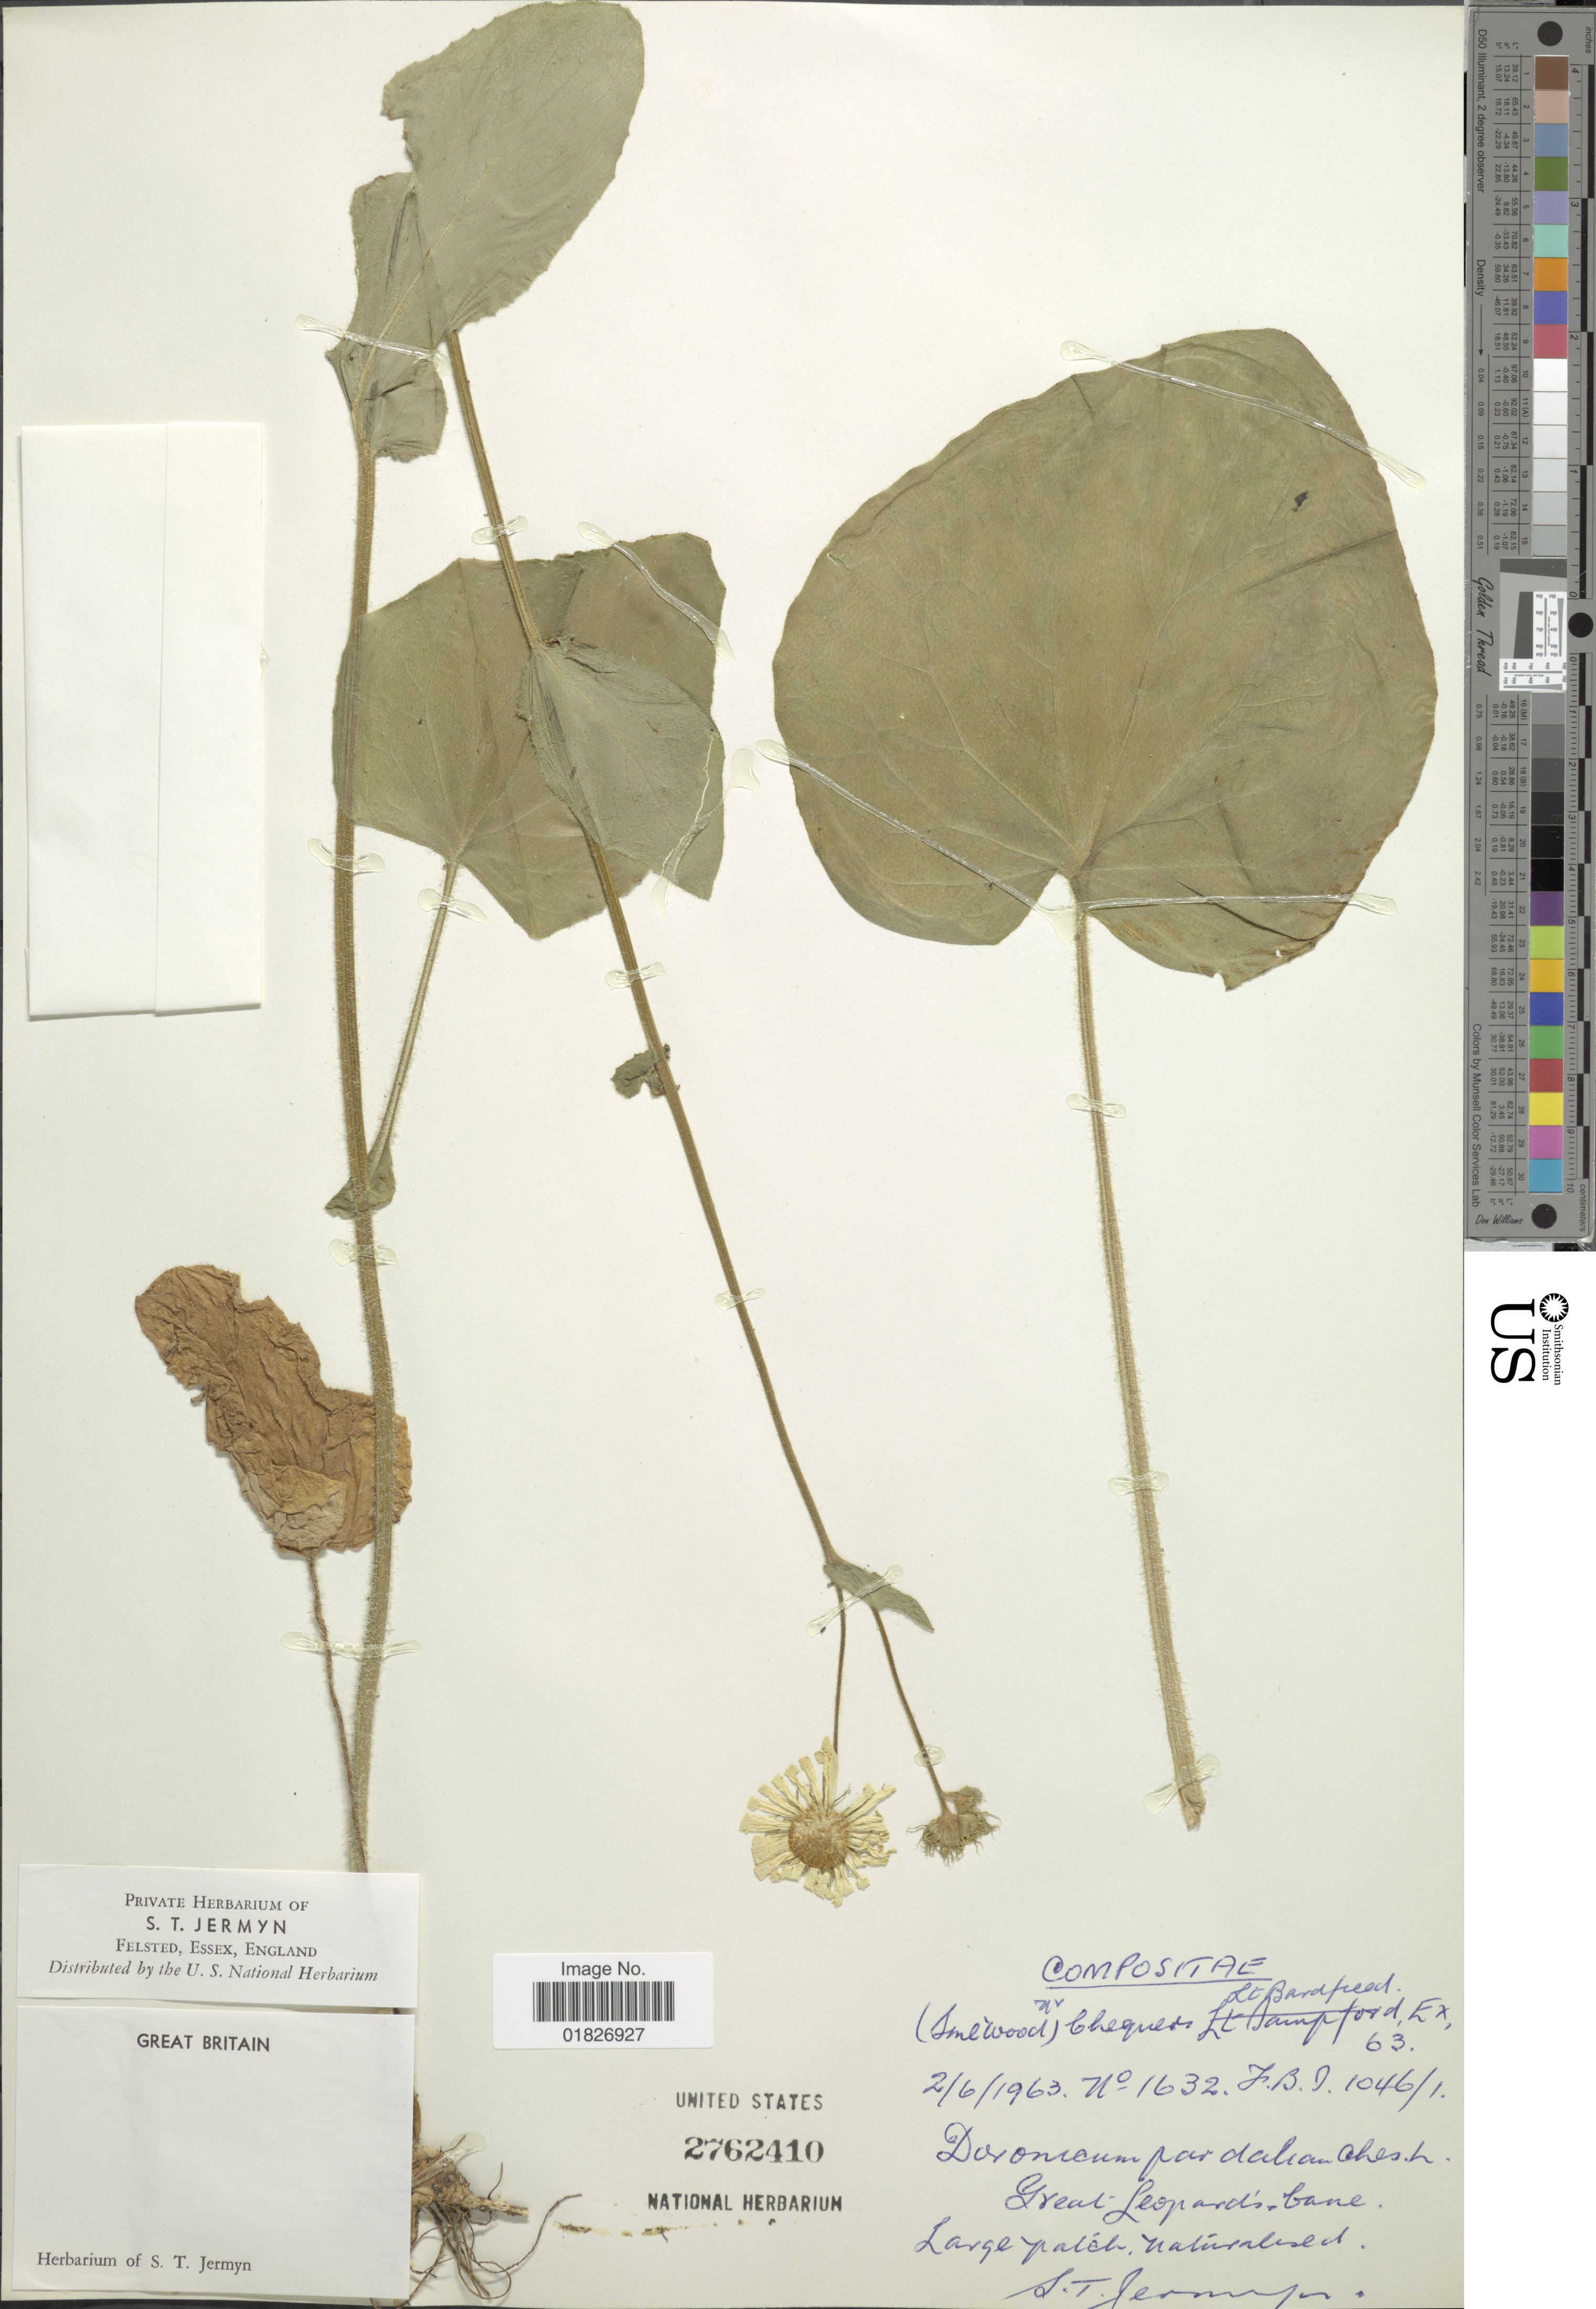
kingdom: Plantae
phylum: Tracheophyta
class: Magnoliopsida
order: Asterales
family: Asteraceae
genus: Doronicum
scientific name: Doronicum pardalianches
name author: L.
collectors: S. Jermyn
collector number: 1632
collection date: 1963-06-02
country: United Kingdom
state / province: England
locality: Great Leopard's Cane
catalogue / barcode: US 2762410